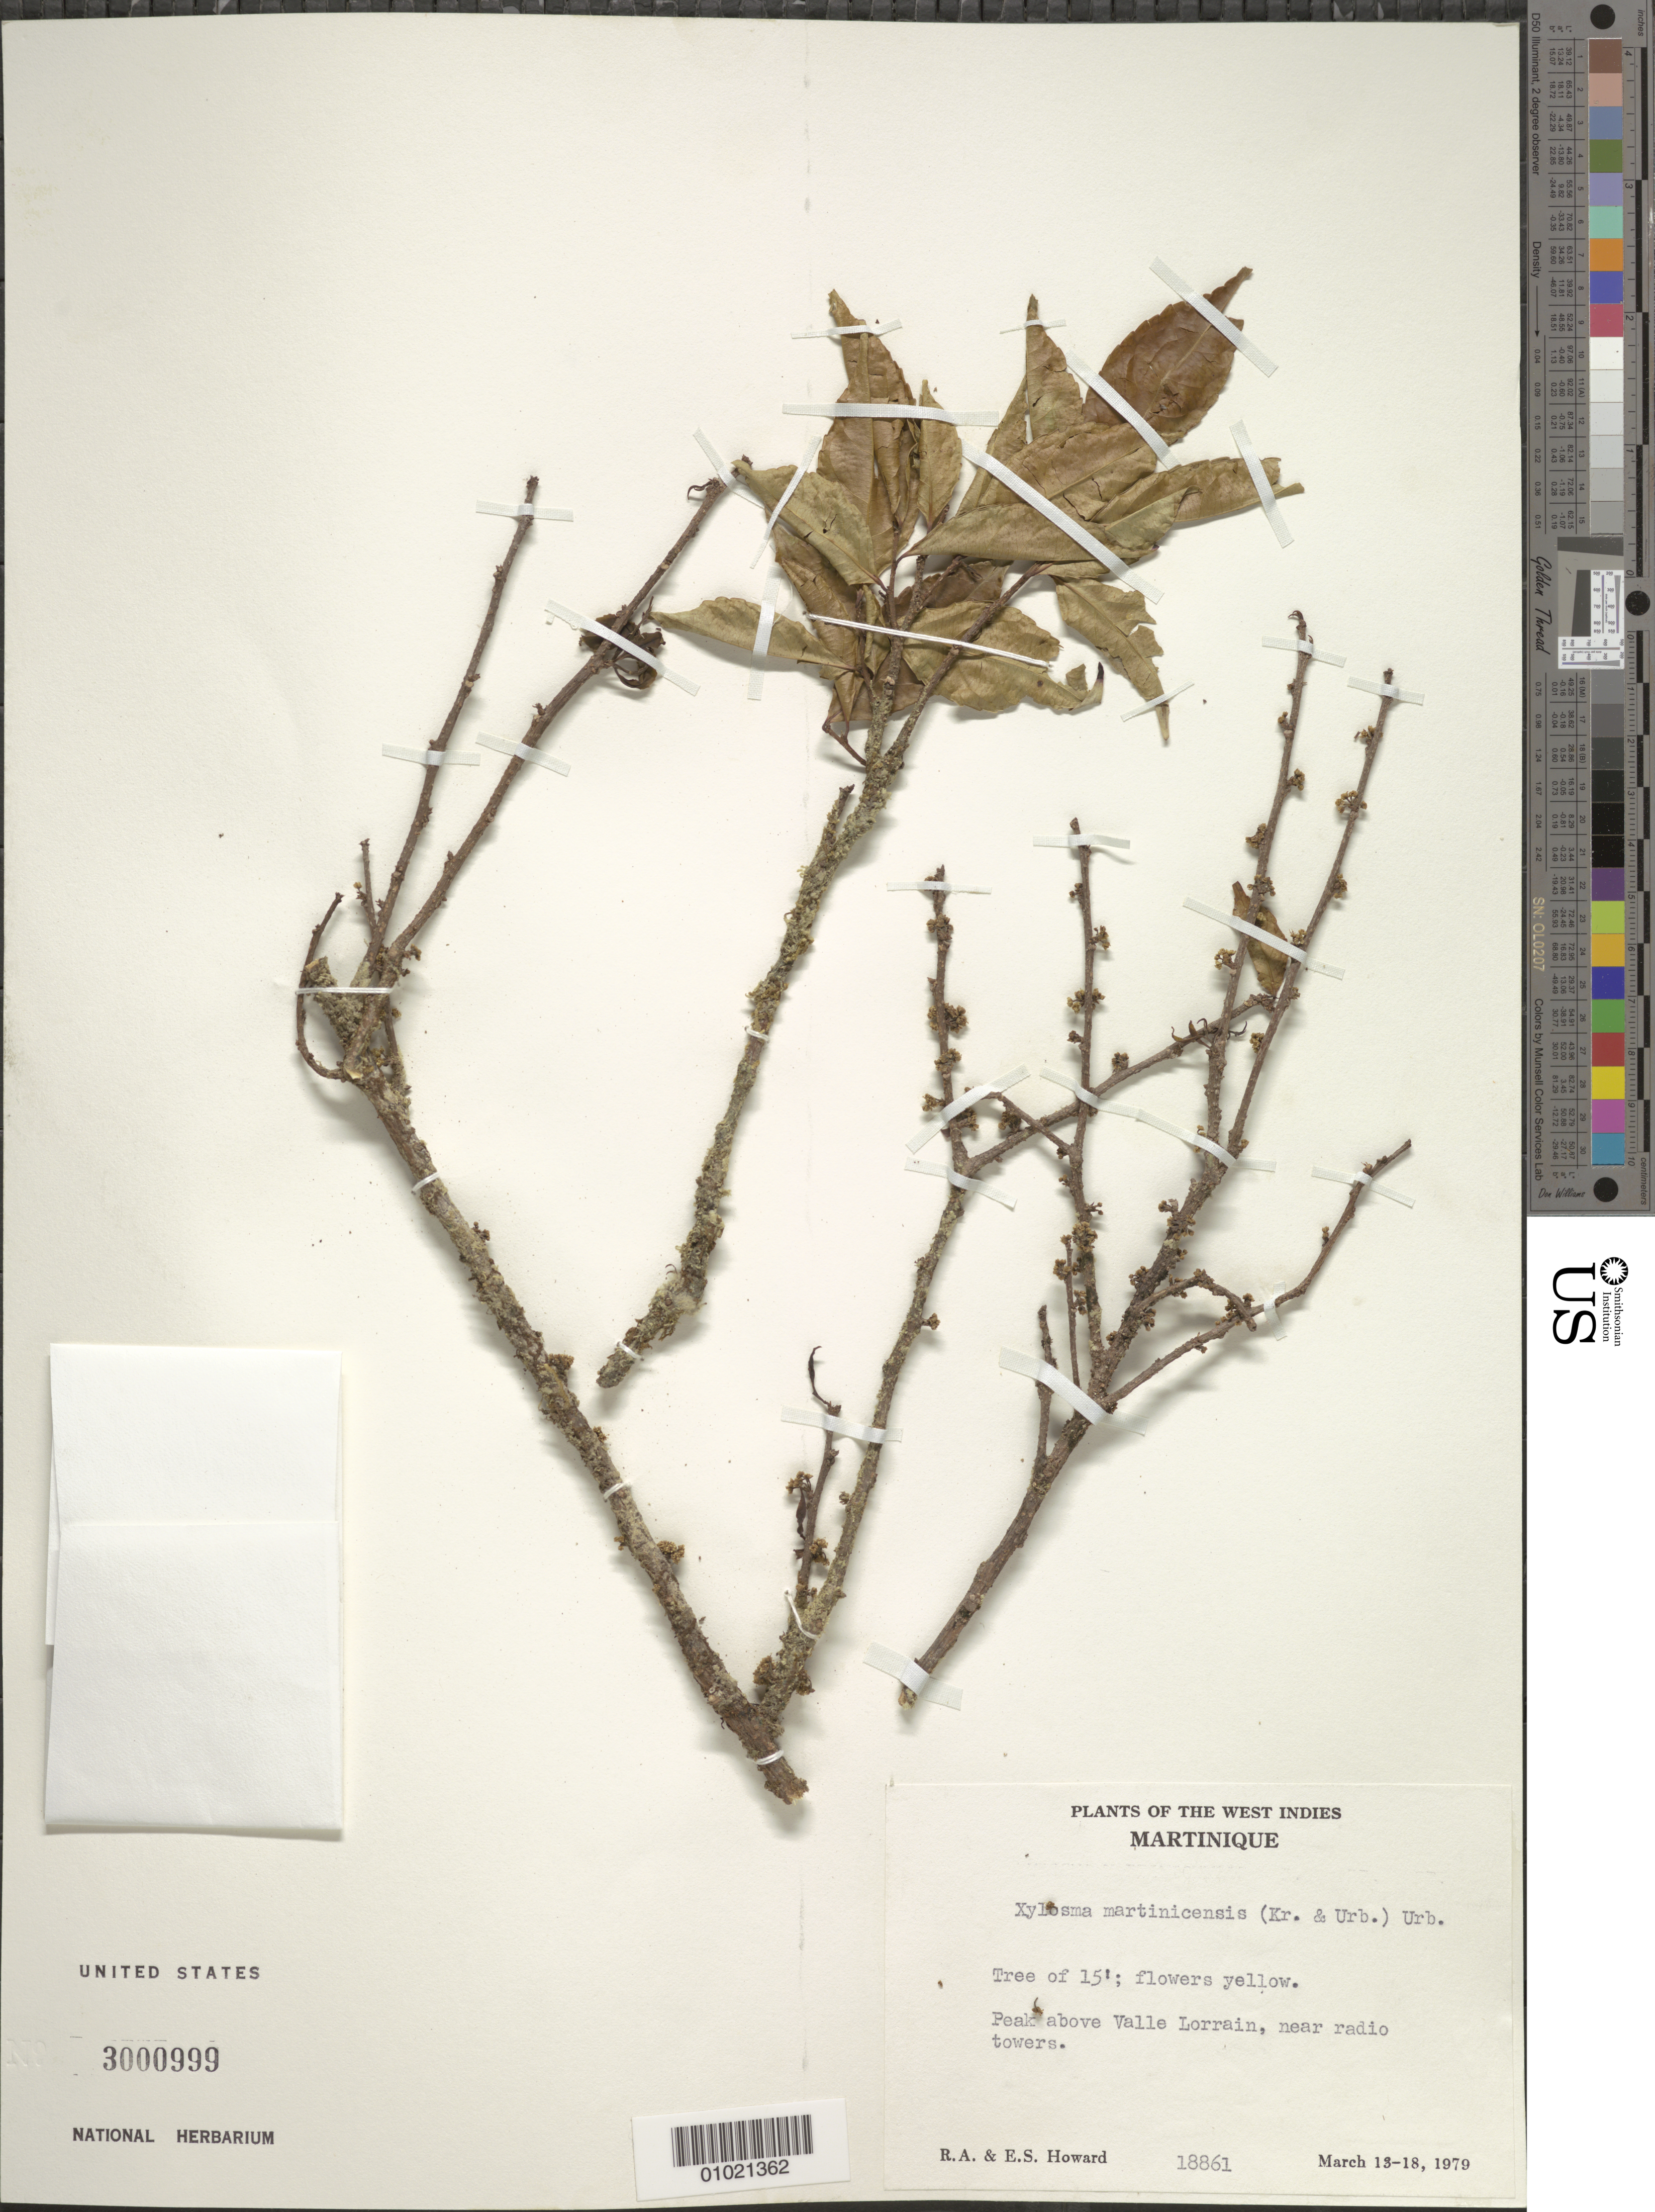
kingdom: Plantae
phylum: Tracheophyta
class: Magnoliopsida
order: Malpighiales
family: Salicaceae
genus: Xylosma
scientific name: Xylosma martinicense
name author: (Krug & Urb.) Urb.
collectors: R. A. Howard & E. S. Howard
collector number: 18861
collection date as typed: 13 Mar 1979 to 18 Mar 1979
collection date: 1979-03-13/1979-03-18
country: Martinique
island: Martinique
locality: Peak above Valle Lorrain, near radio towers.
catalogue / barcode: US 3000999